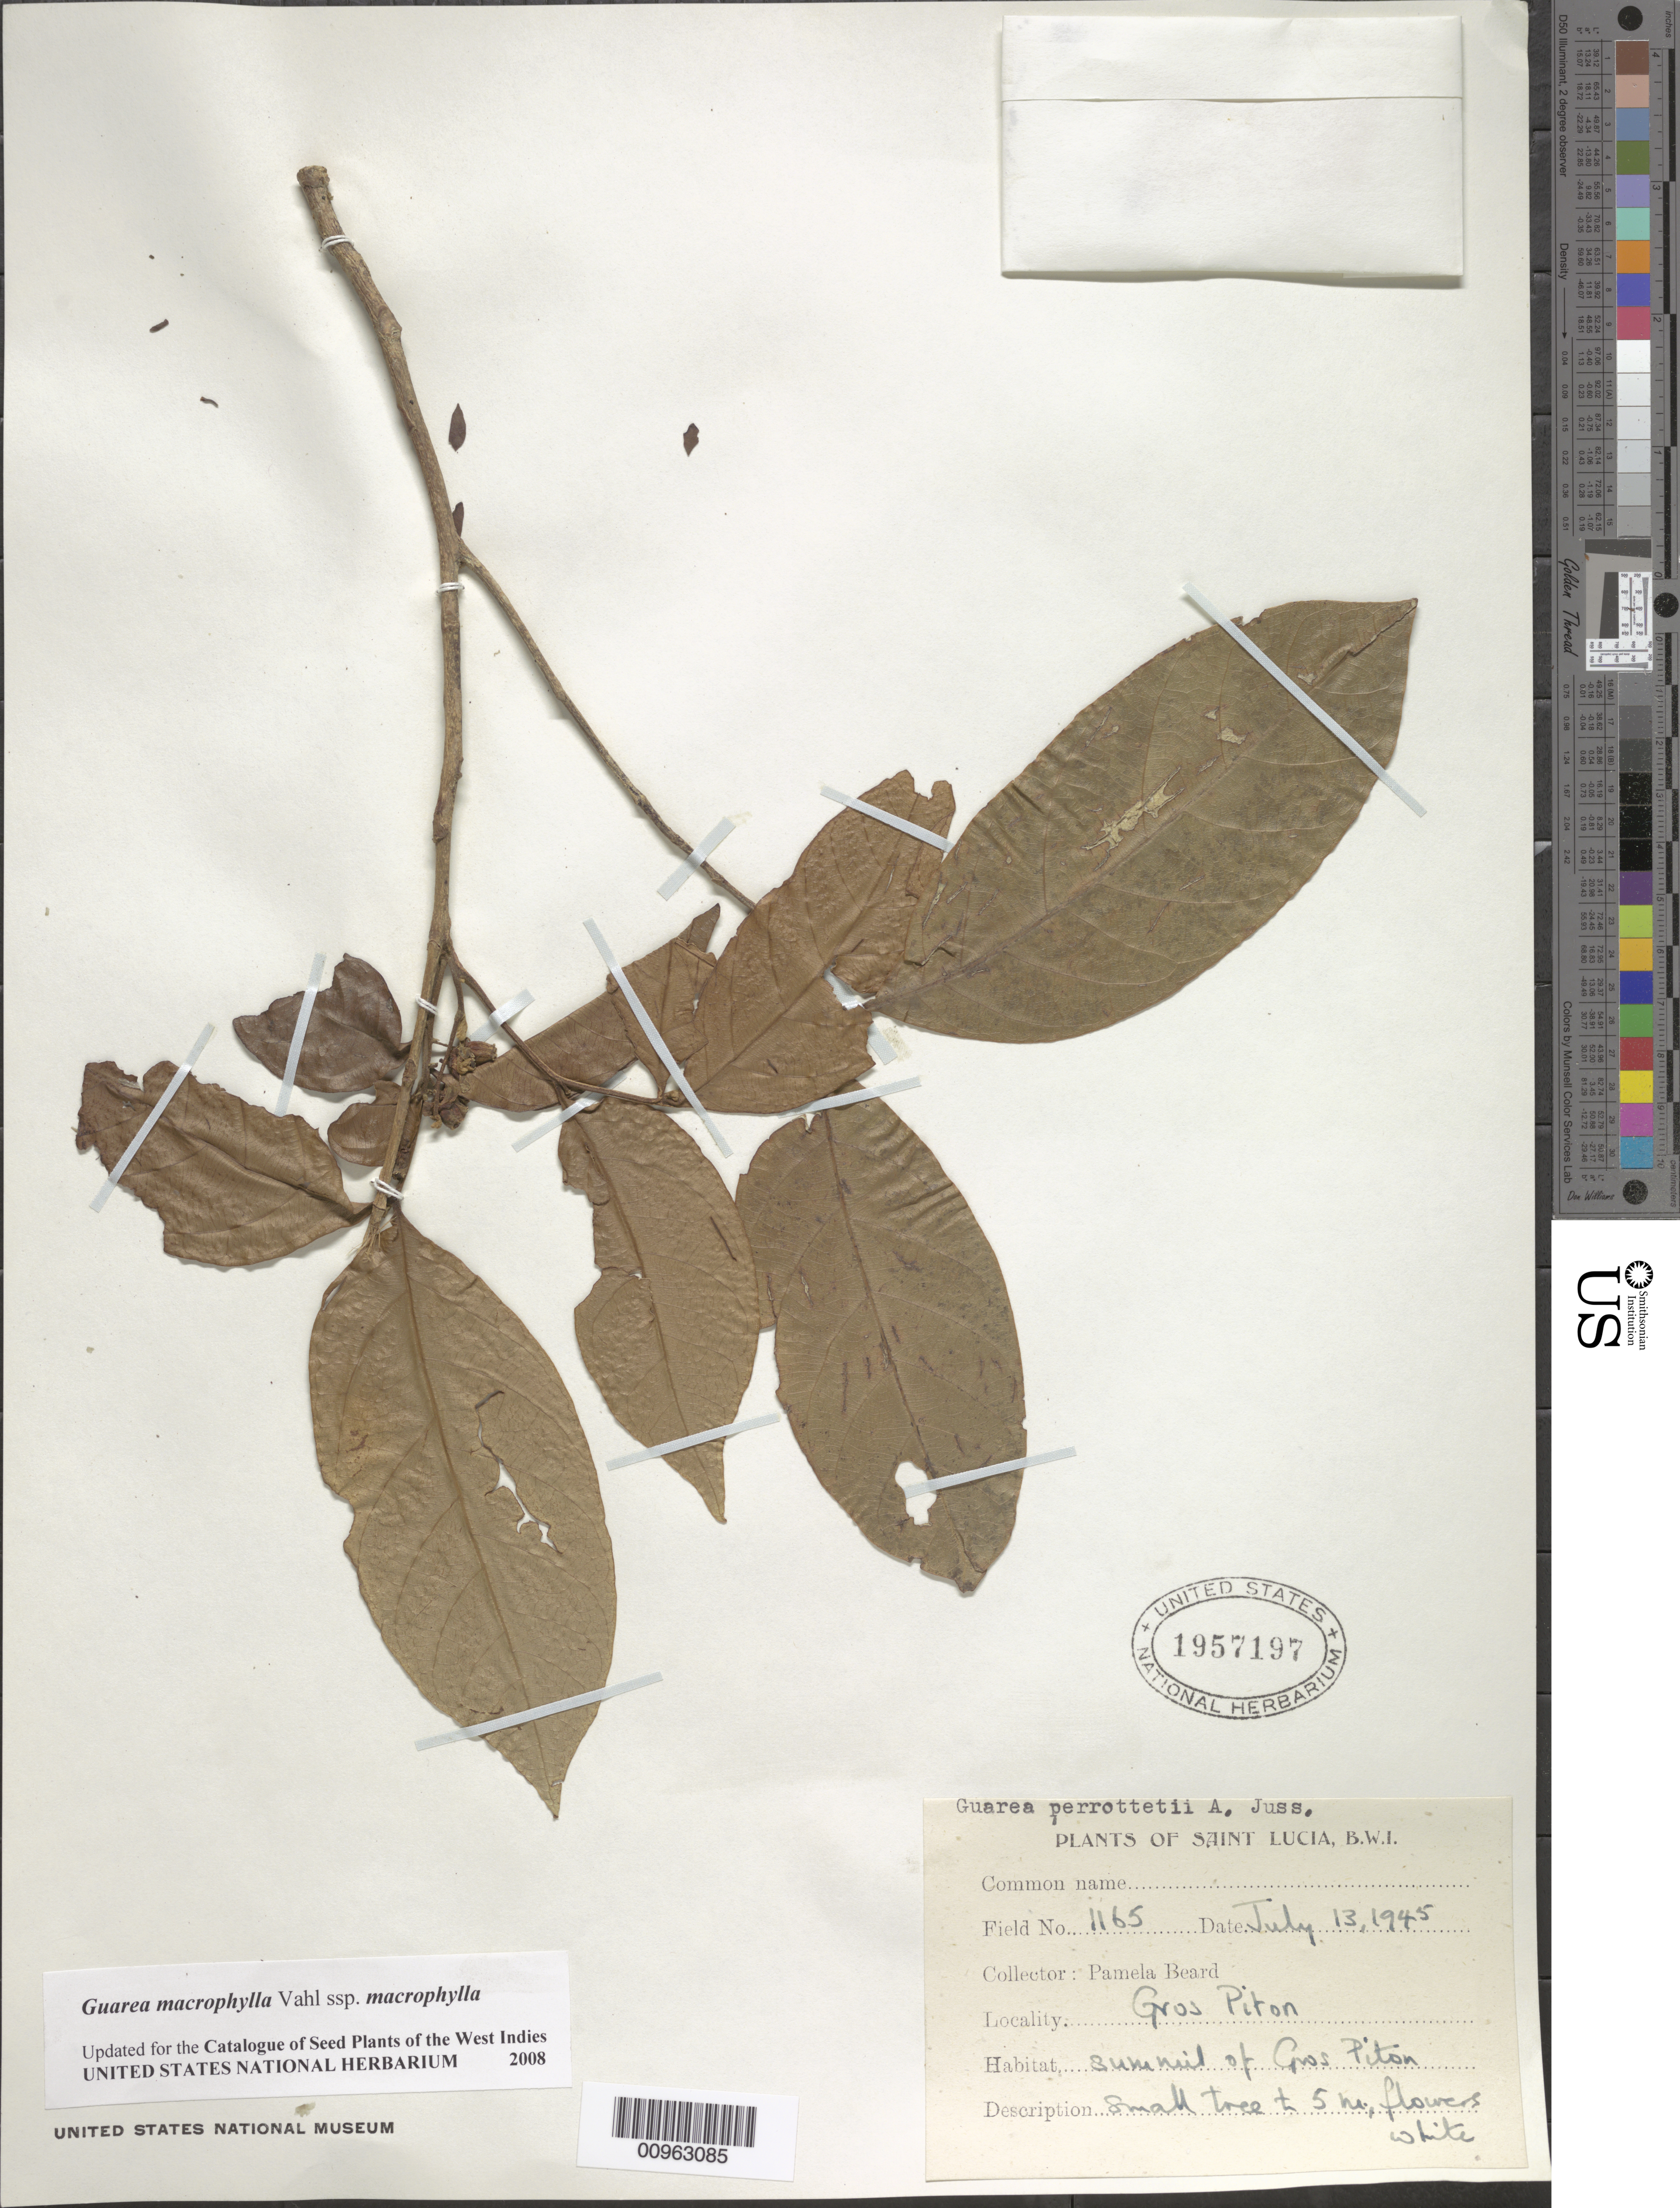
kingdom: Plantae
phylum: Tracheophyta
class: Magnoliopsida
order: Sapindales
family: Meliaceae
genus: Guarea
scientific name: Guarea macrophylla subsp. macrophylla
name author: Vahl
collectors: P. Beard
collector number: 1165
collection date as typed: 13 Jul 1945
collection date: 1945-07-13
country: St. Lucia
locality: Gros Piton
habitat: Summit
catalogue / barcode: US 1957197